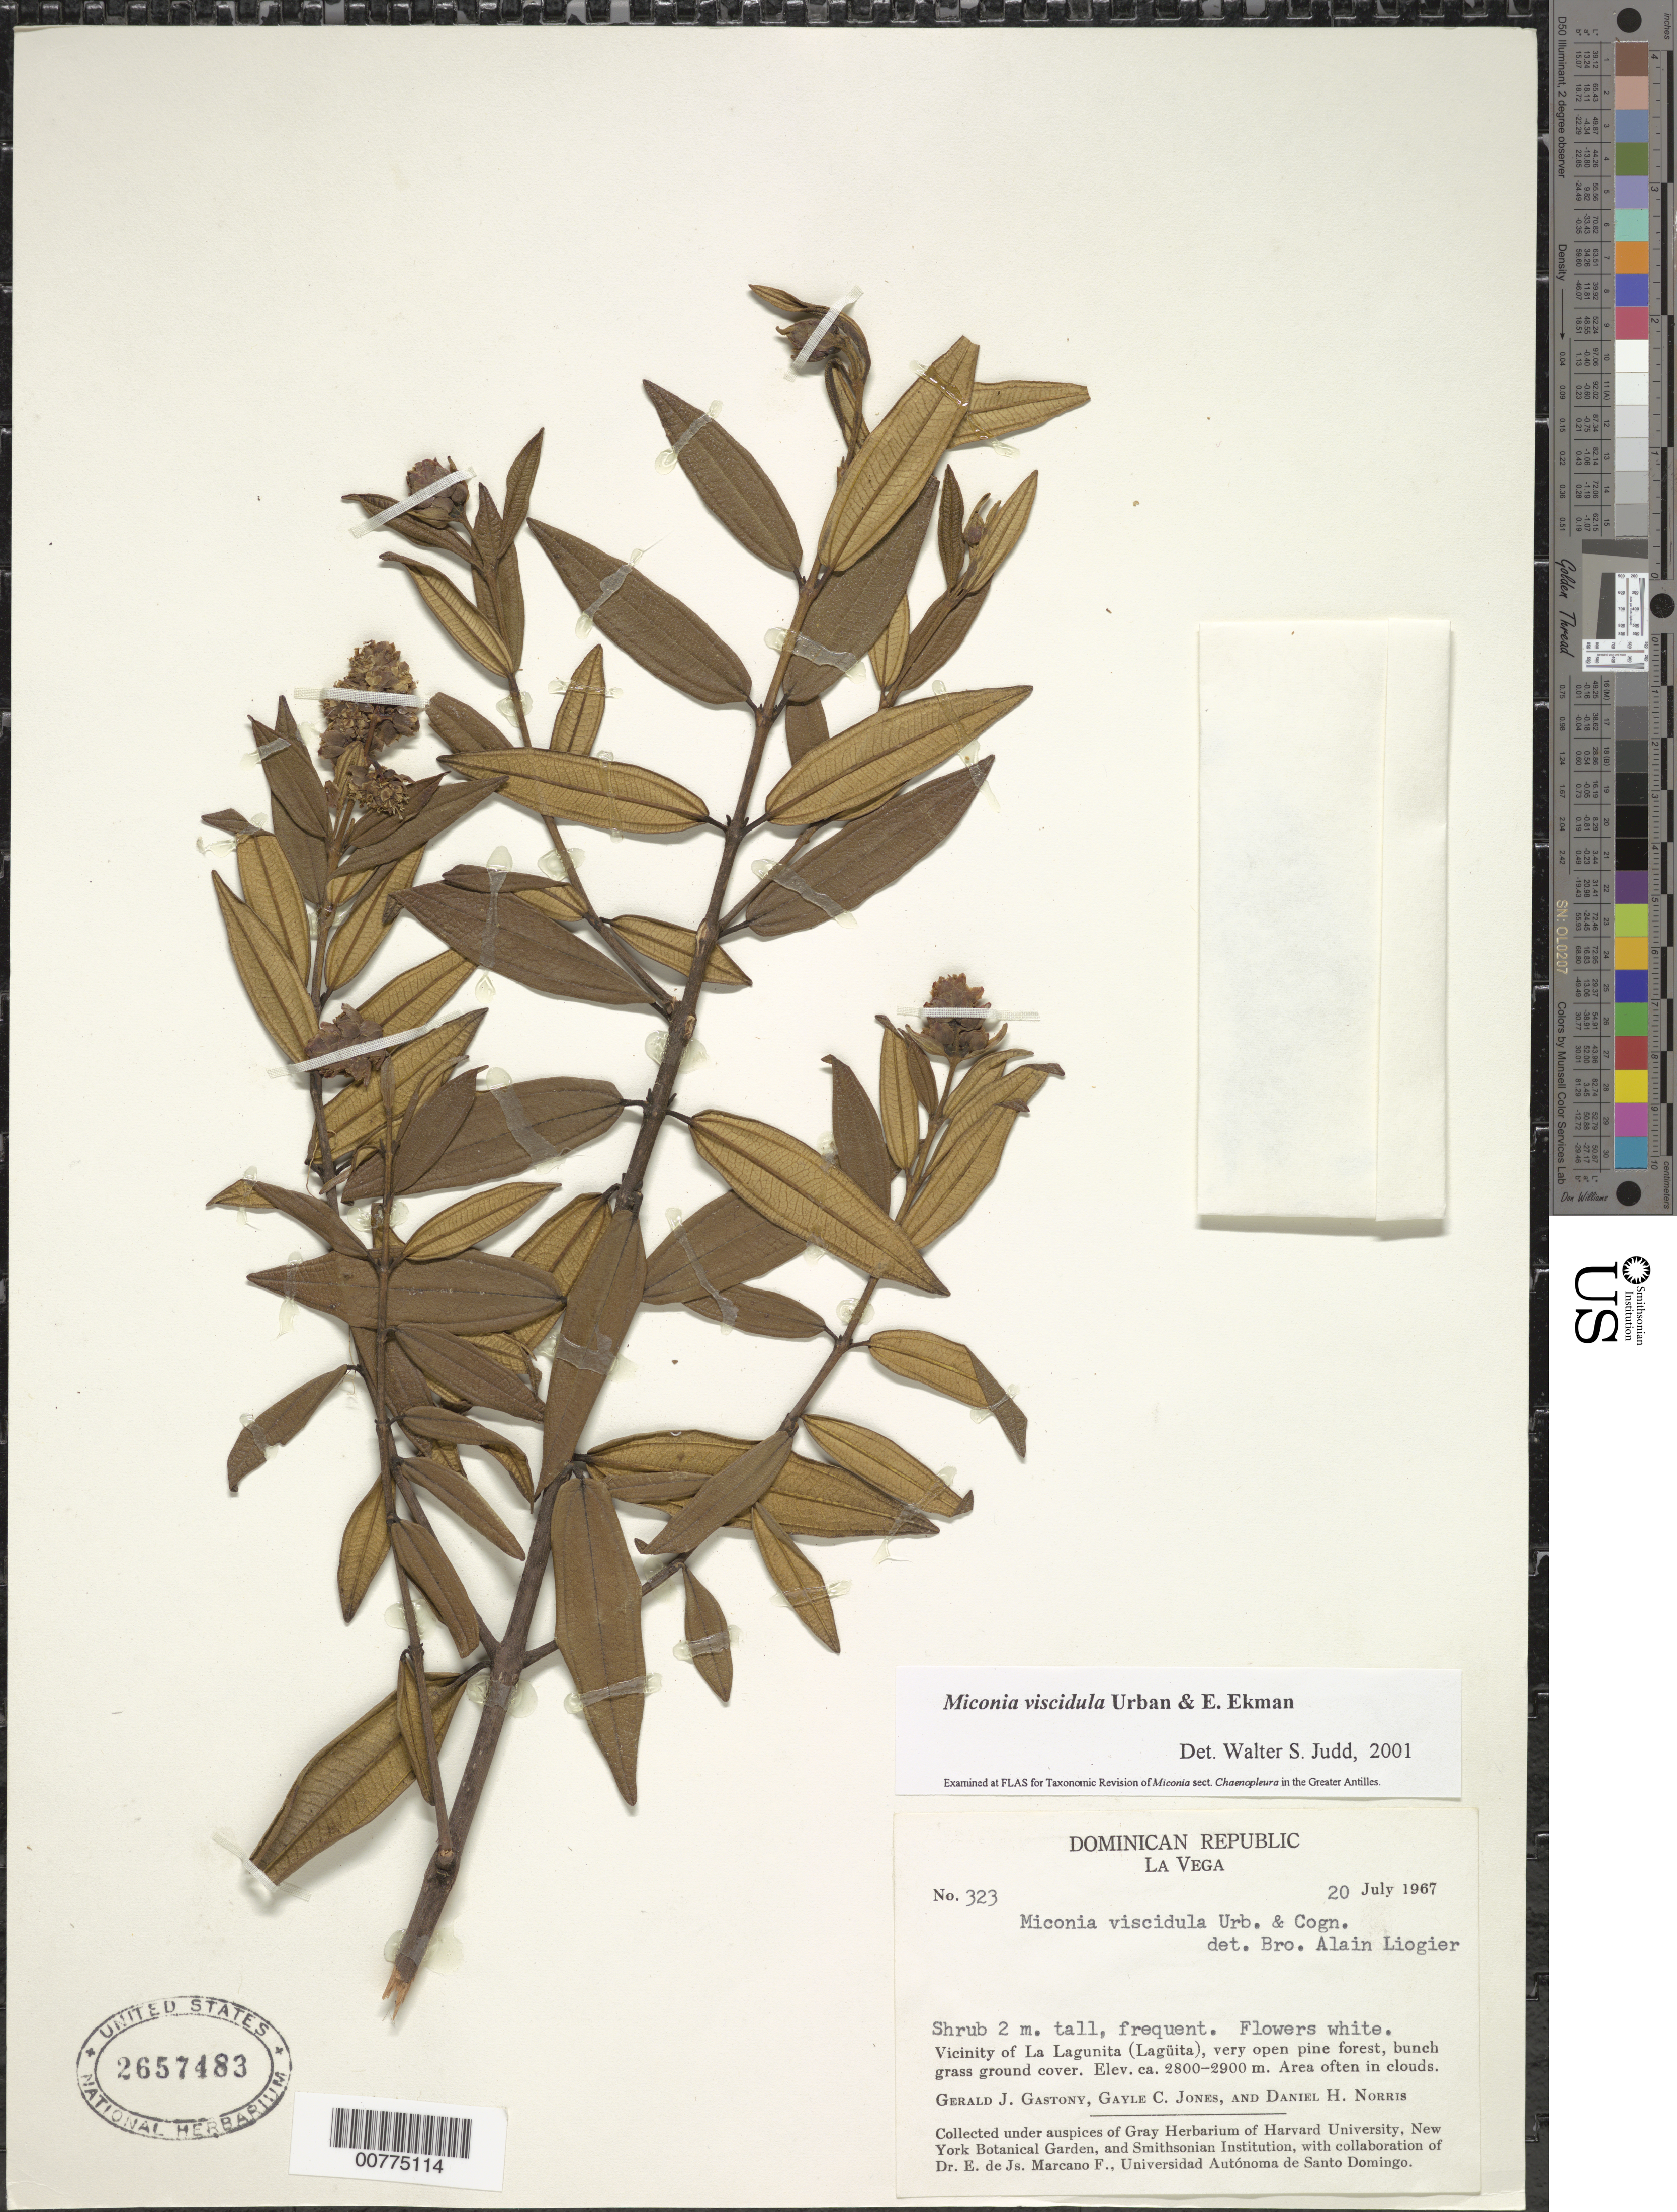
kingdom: Plantae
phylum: Tracheophyta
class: Magnoliopsida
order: Myrtales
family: Melastomataceae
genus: Miconia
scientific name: Miconia viscidula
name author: Urb. & Ekman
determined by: Judd, Walter S.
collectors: G. Gastony, G. C. Jones & D. H. Norris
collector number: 323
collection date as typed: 20 Jul 1967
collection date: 1967-07-20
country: Dominican Republic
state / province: La Vega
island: Hispaniola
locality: Vicinity of La Laguinita (Lagüita).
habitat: Very open pine forest, bunch grass ground cover, area often in clouds.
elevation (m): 2800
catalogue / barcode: US 2657483